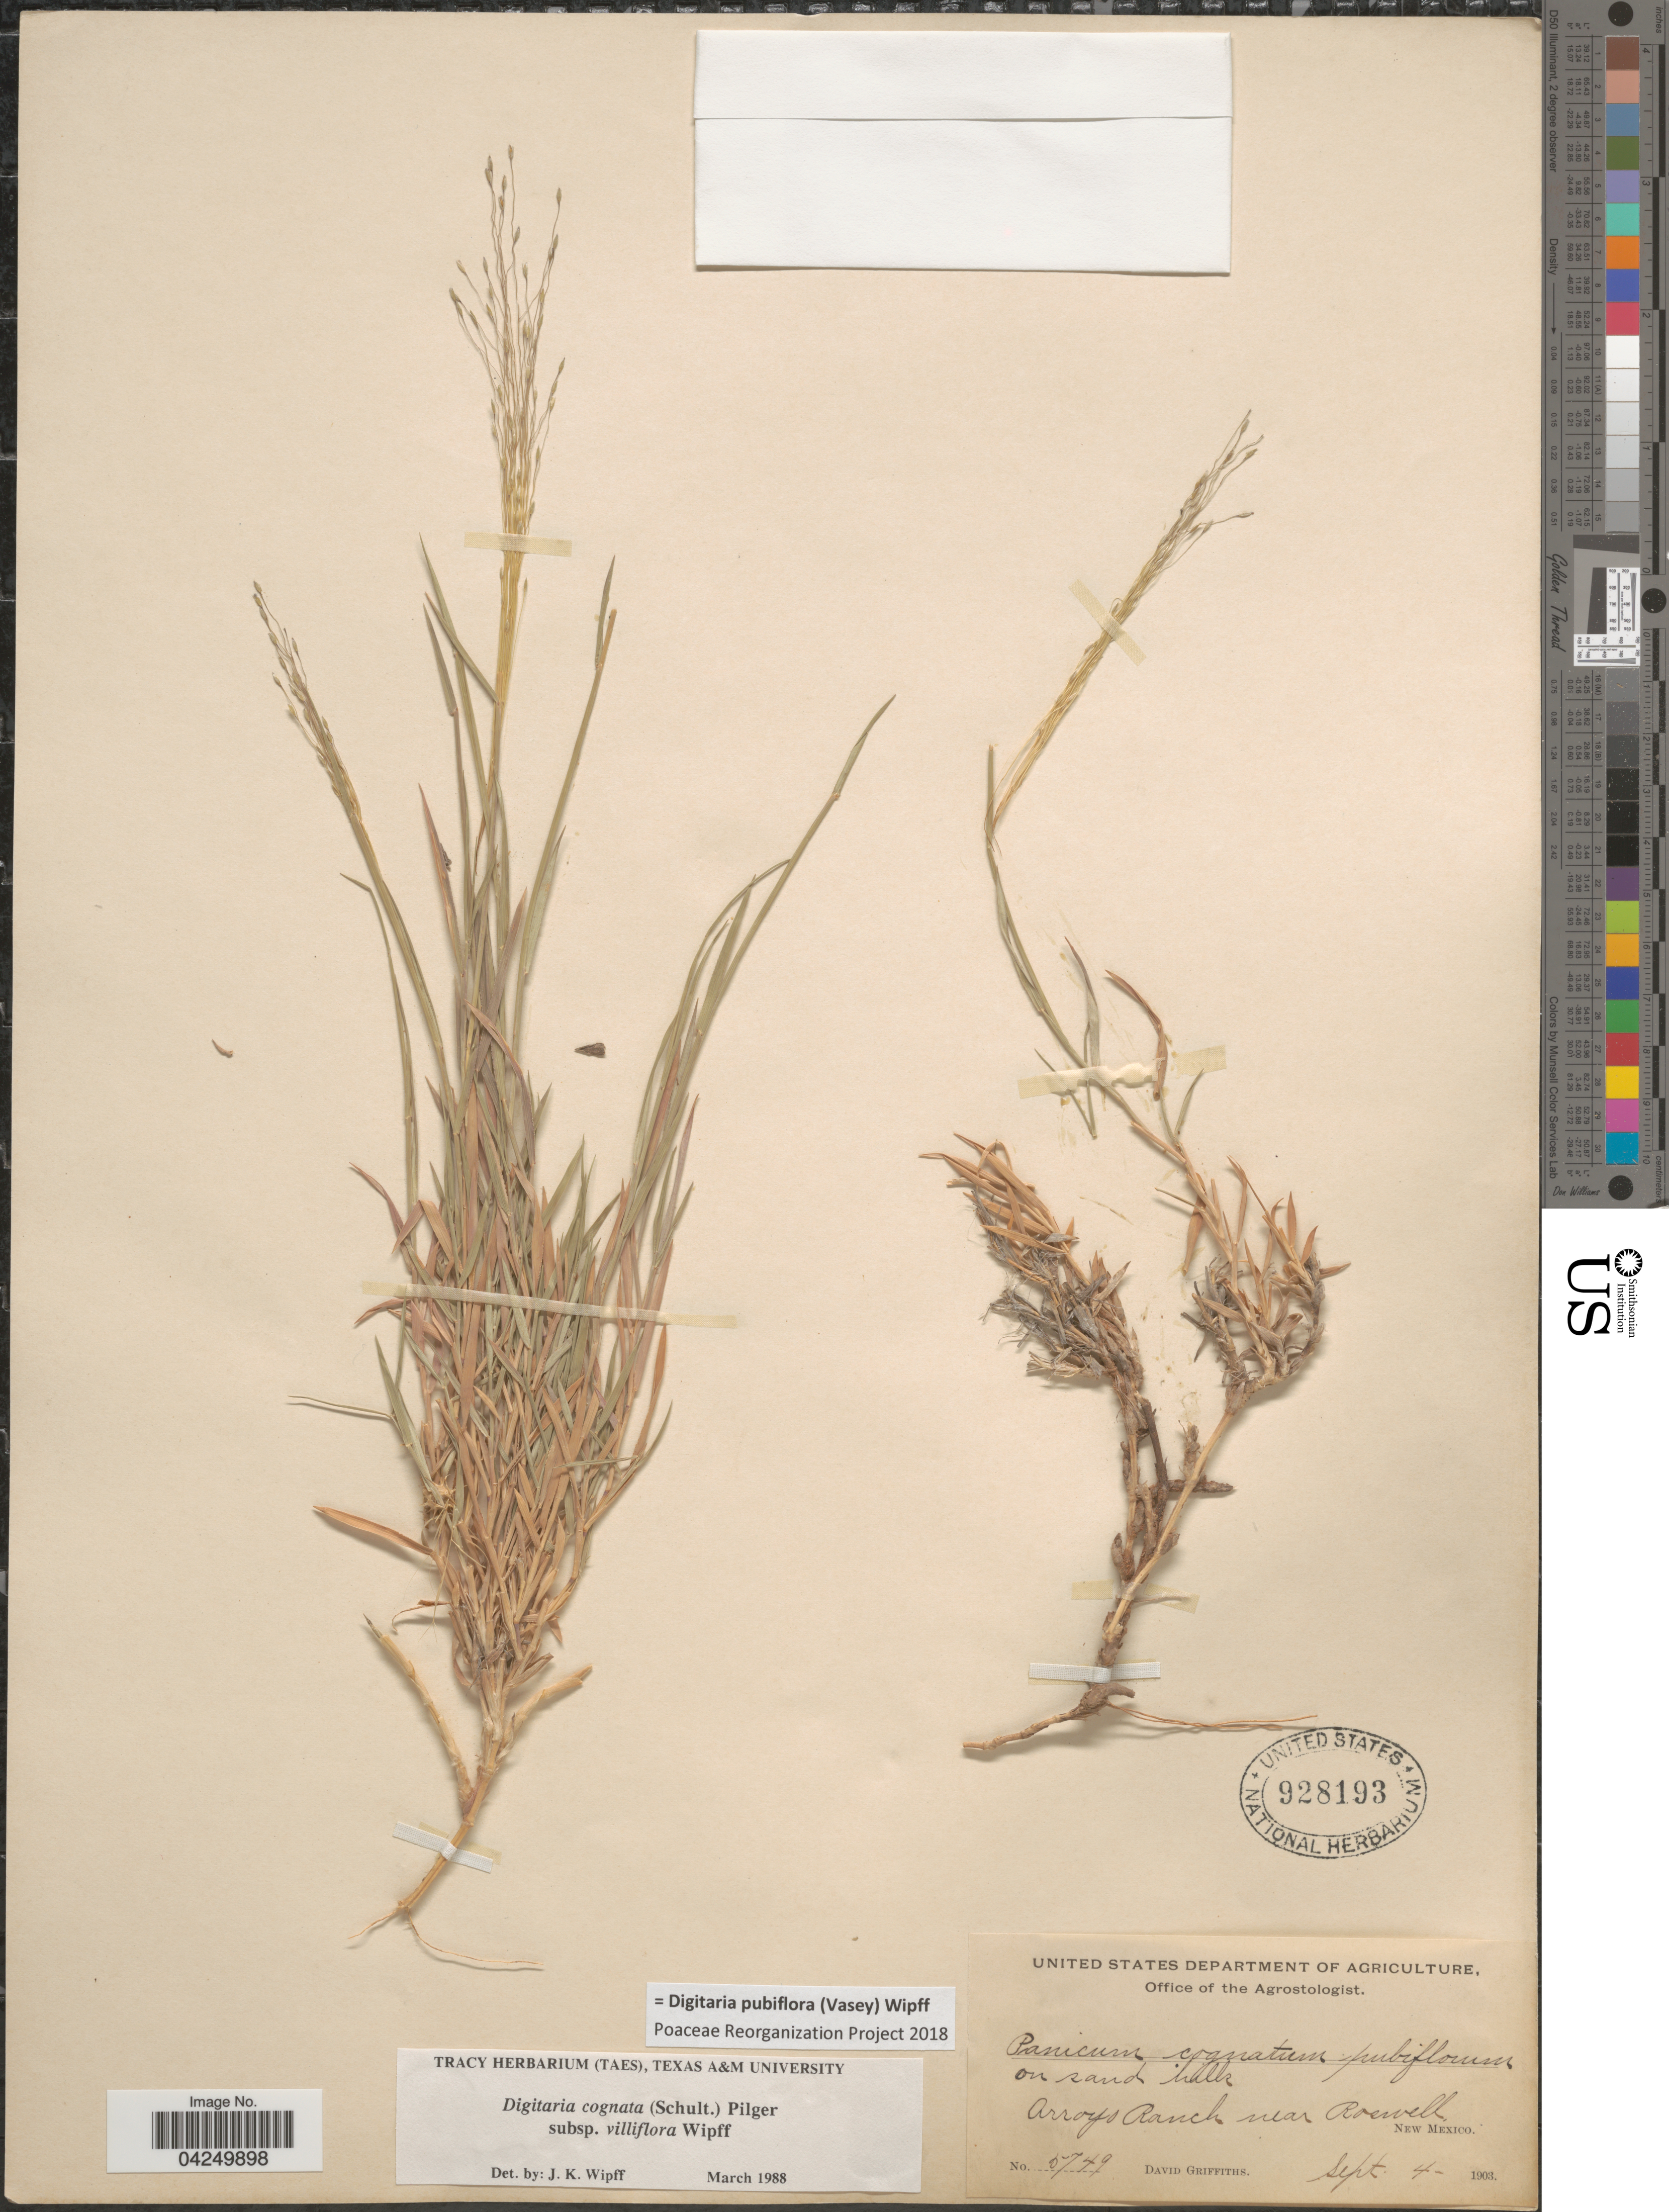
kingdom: Plantae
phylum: Tracheophyta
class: Liliopsida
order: Poales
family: Poaceae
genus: Digitaria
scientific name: Digitaria pubiflora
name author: (Vasey) Wipff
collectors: D. Griffiths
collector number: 5749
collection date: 1903-09-04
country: United States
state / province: New Mexico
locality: On sand hills. Arroyo Ranch near Roswell.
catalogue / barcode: US 928193